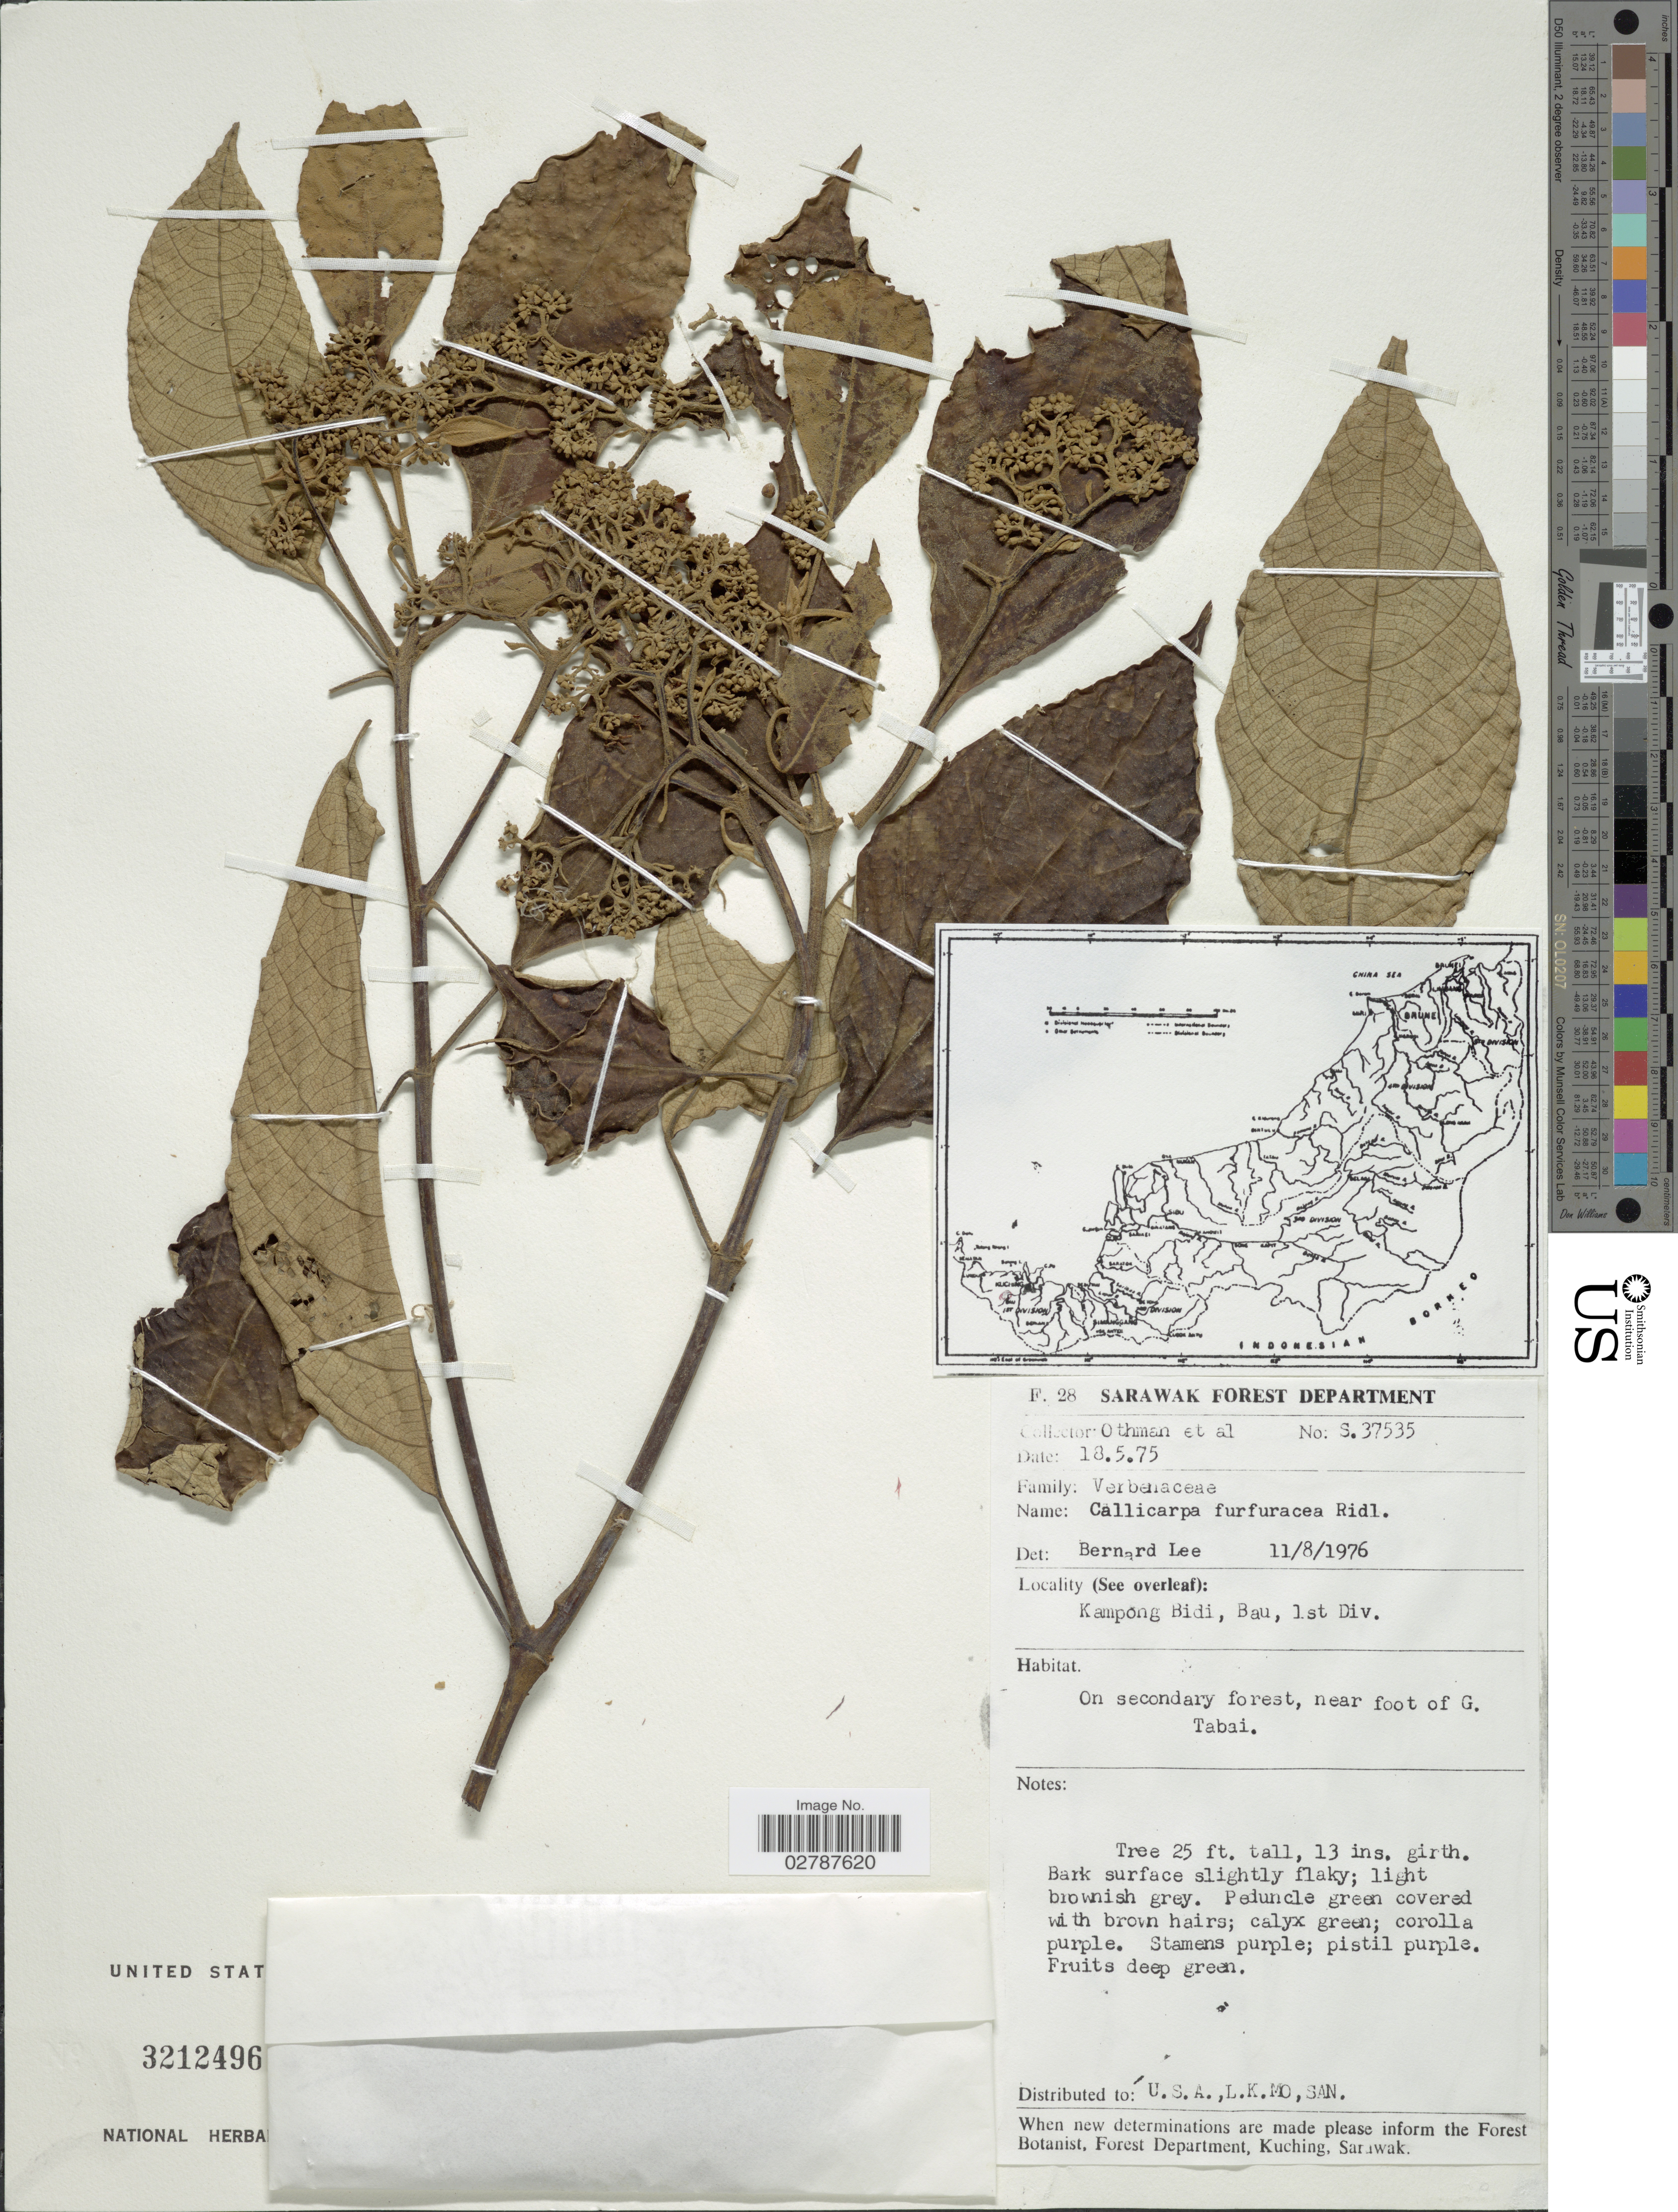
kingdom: Plantae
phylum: Tracheophyta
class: Magnoliopsida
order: Lamiales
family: Lamiaceae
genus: Callicarpa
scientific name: Callicarpa furfuracea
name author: Ridl.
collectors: Othman & et al.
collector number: S37535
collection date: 1976-08-11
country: Malaysia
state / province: Sarawak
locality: Kampong Bidi, Bau, 1st Div. On secondary forest, near foot of G. Tabai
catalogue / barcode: US 3212496